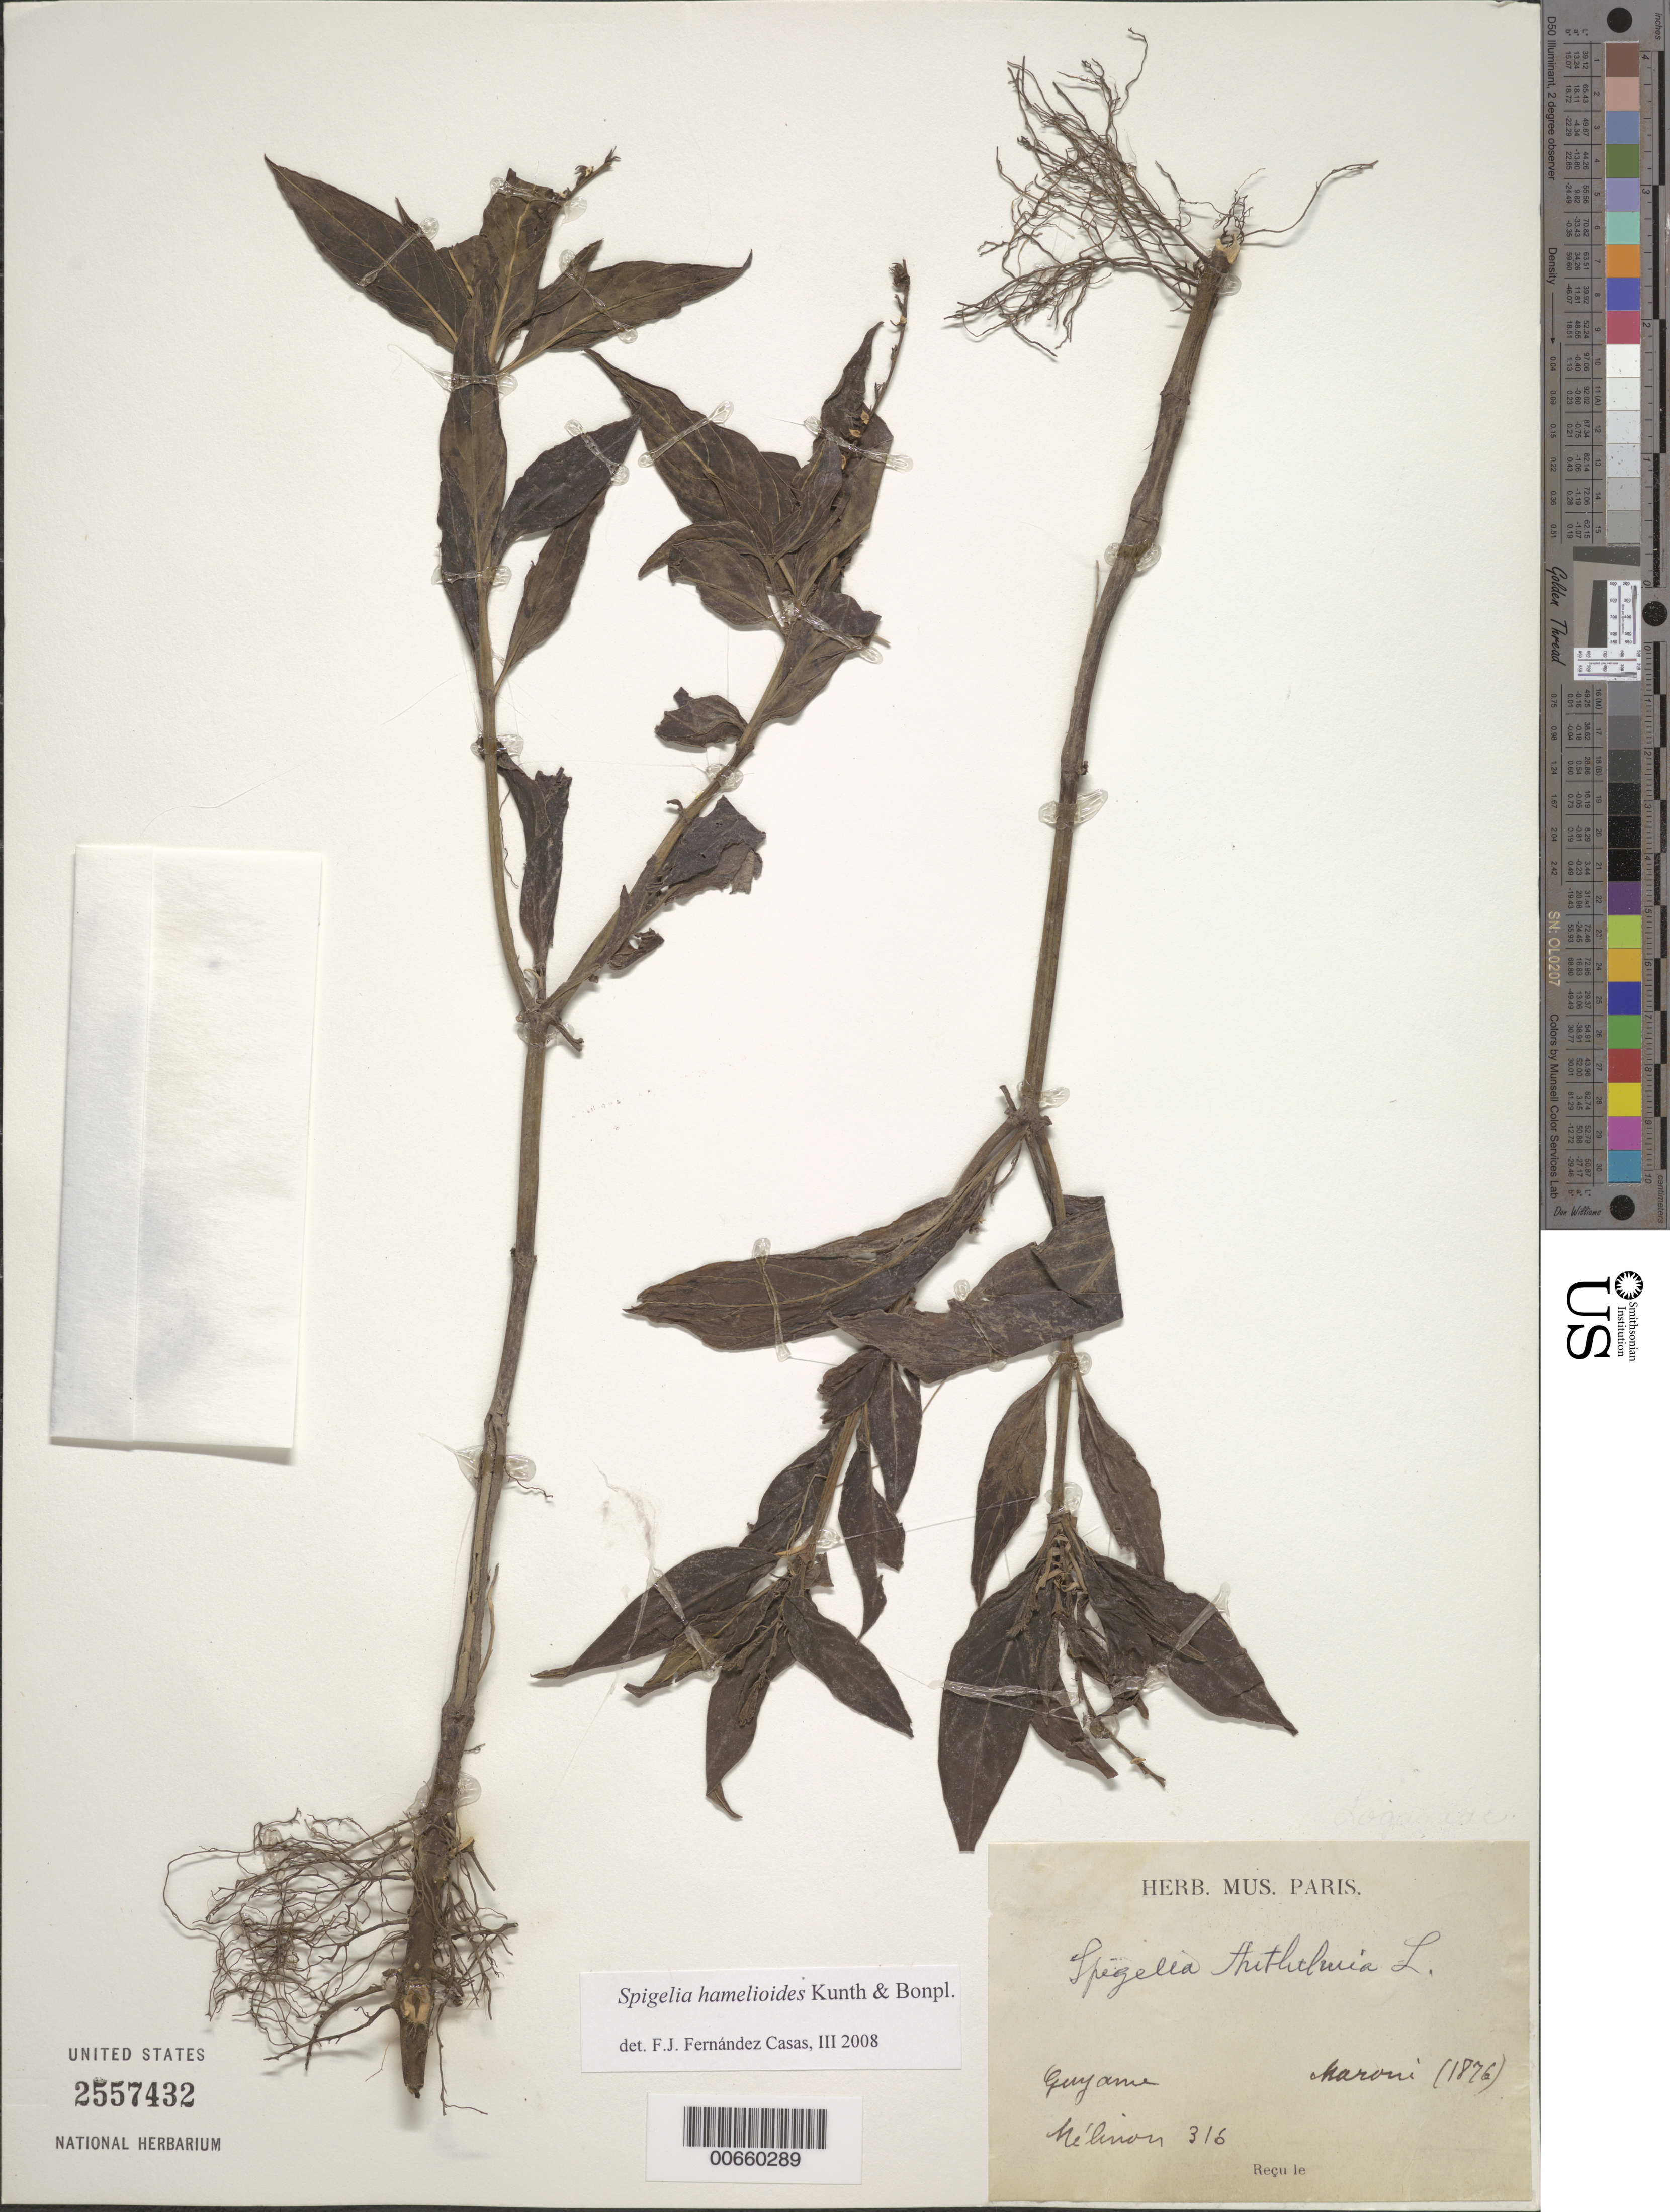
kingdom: Plantae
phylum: Tracheophyta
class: Magnoliopsida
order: Gentianales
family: Loganiaceae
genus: Spigelia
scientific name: Spigelia hamelioides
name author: Kunth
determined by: Fernández Casas, F. J.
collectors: E. Mélinon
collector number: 316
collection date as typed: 1876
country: French Guiana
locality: Maroni R.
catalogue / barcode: US 2557432